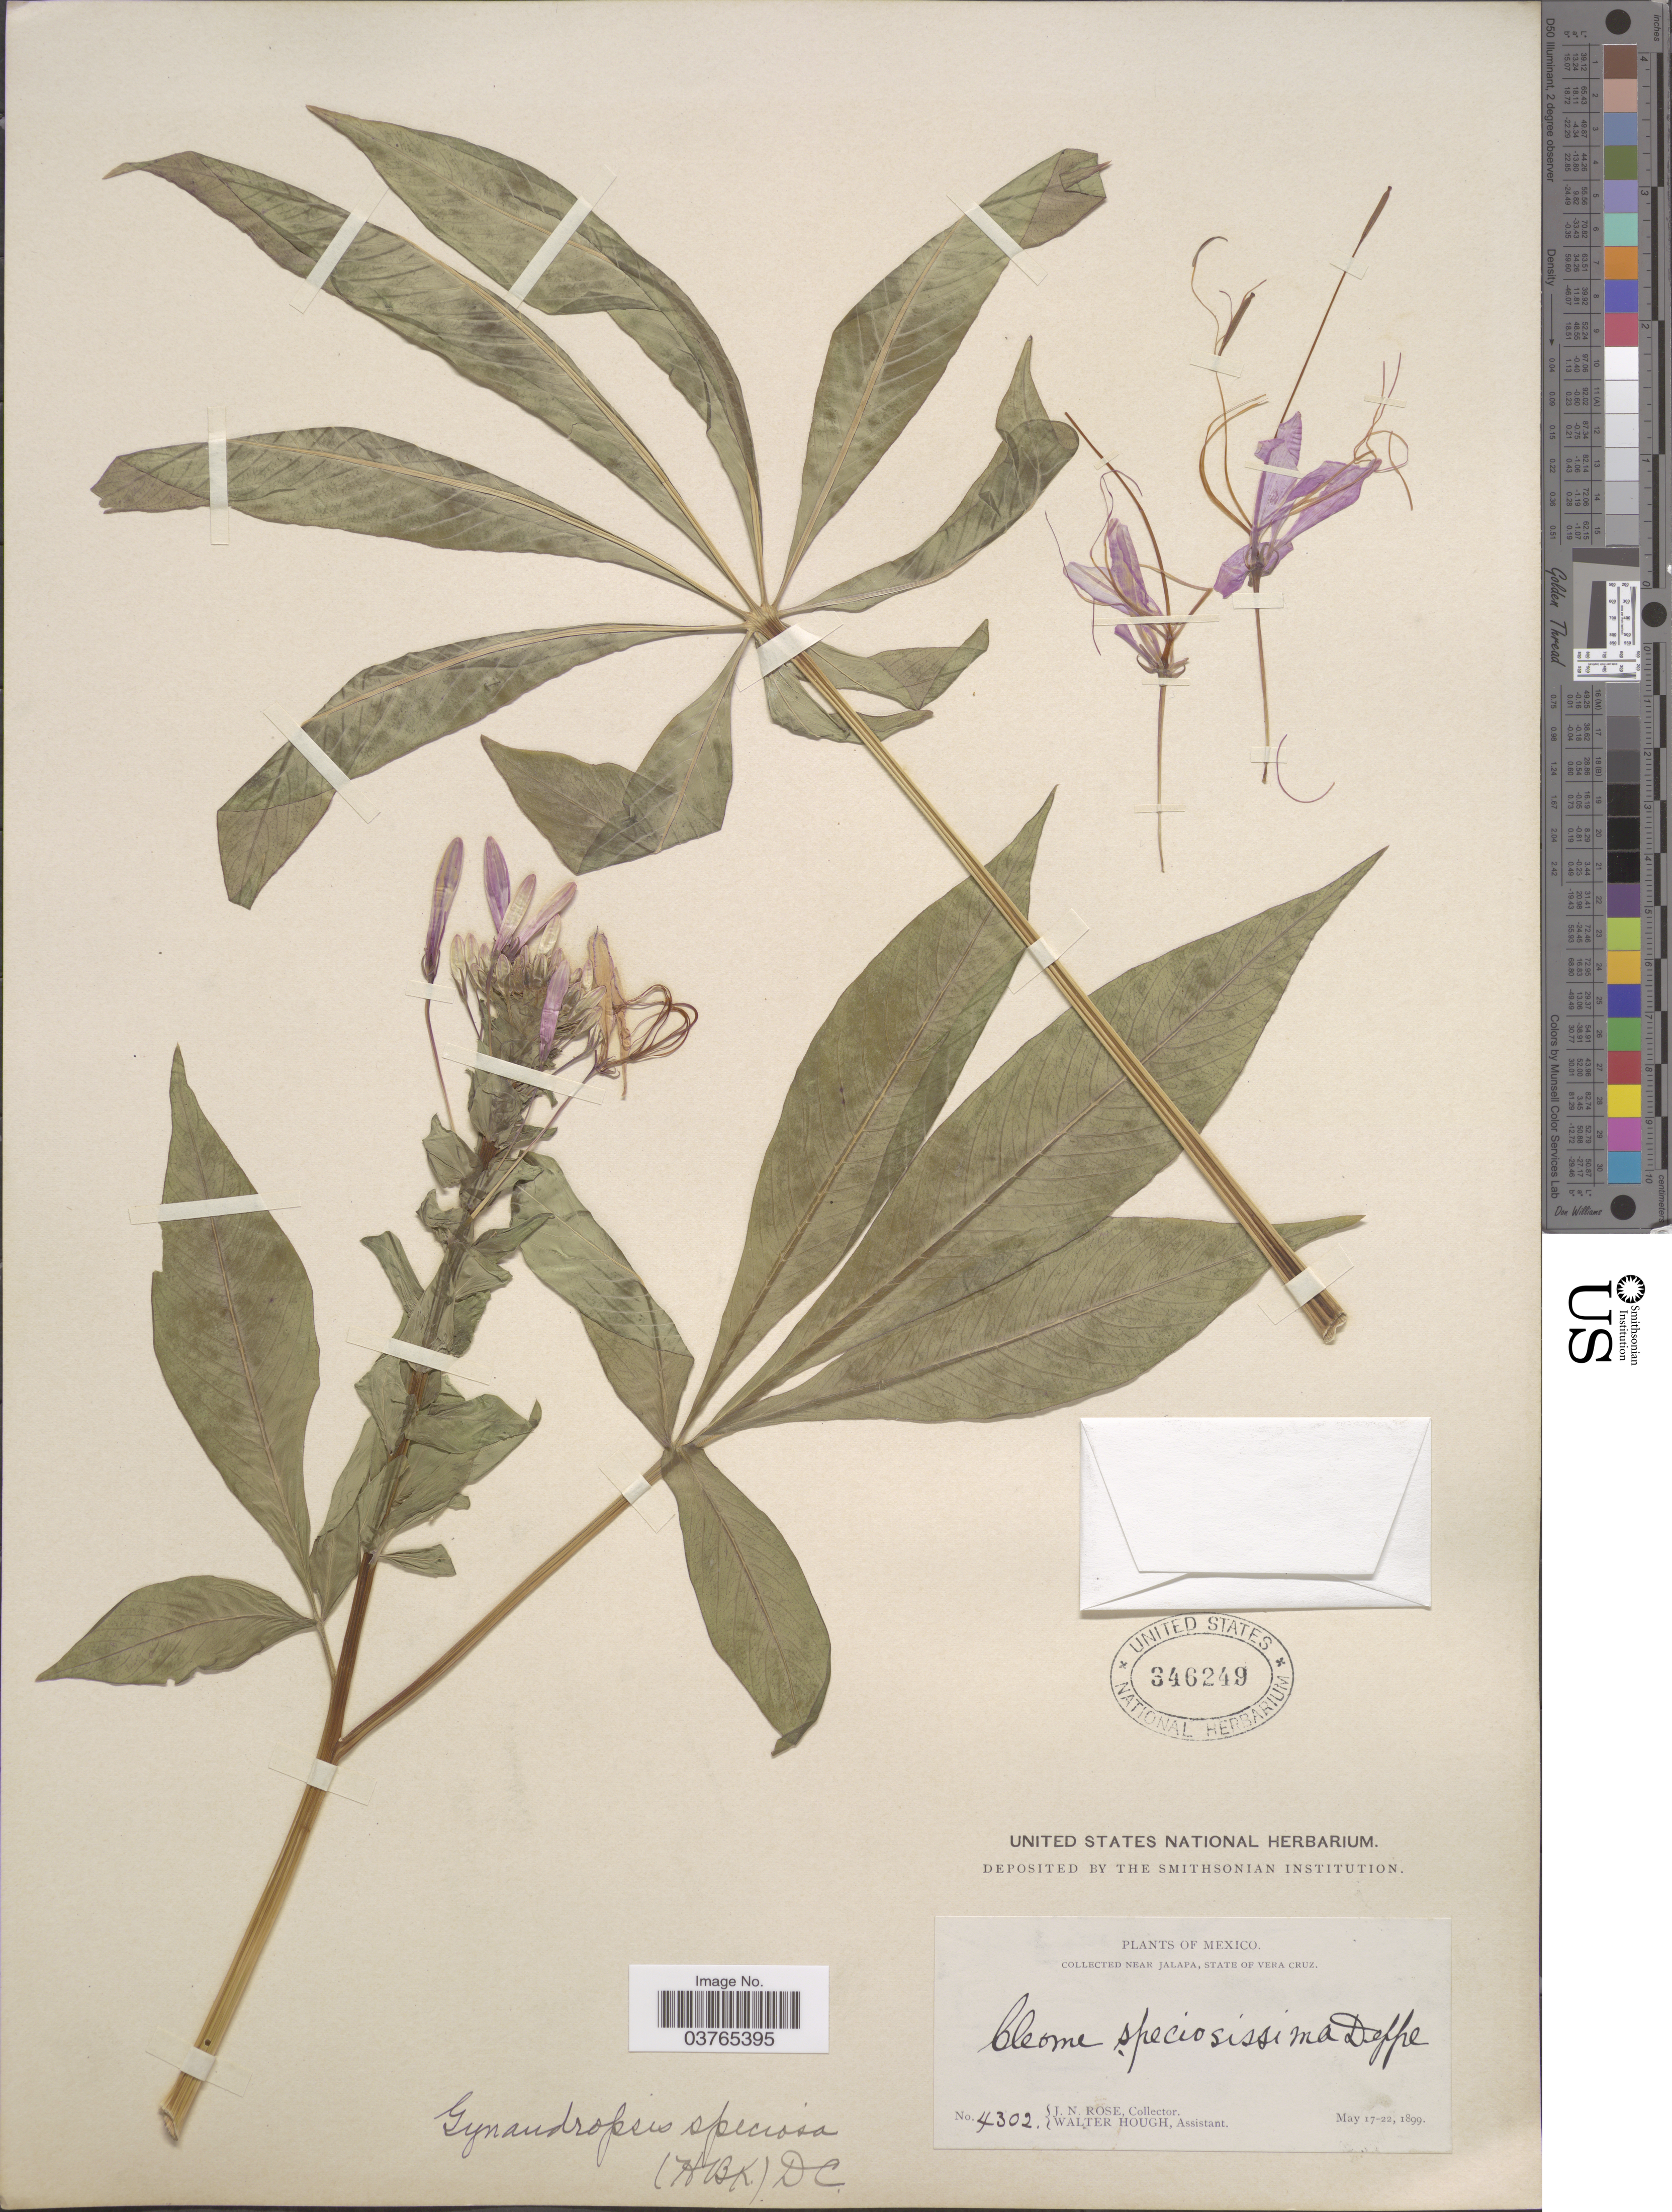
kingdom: Plantae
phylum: Tracheophyta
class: Magnoliopsida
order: Brassicales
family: Cleomaceae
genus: Cleoserrata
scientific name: Cleoserrata speciosa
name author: (Raf.) Iltis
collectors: J. N. Rose & W. Hough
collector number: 4302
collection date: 1899-05-17/1899-05-22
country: Mexico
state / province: Veracruz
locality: Near Jalapa.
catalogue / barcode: US 346249